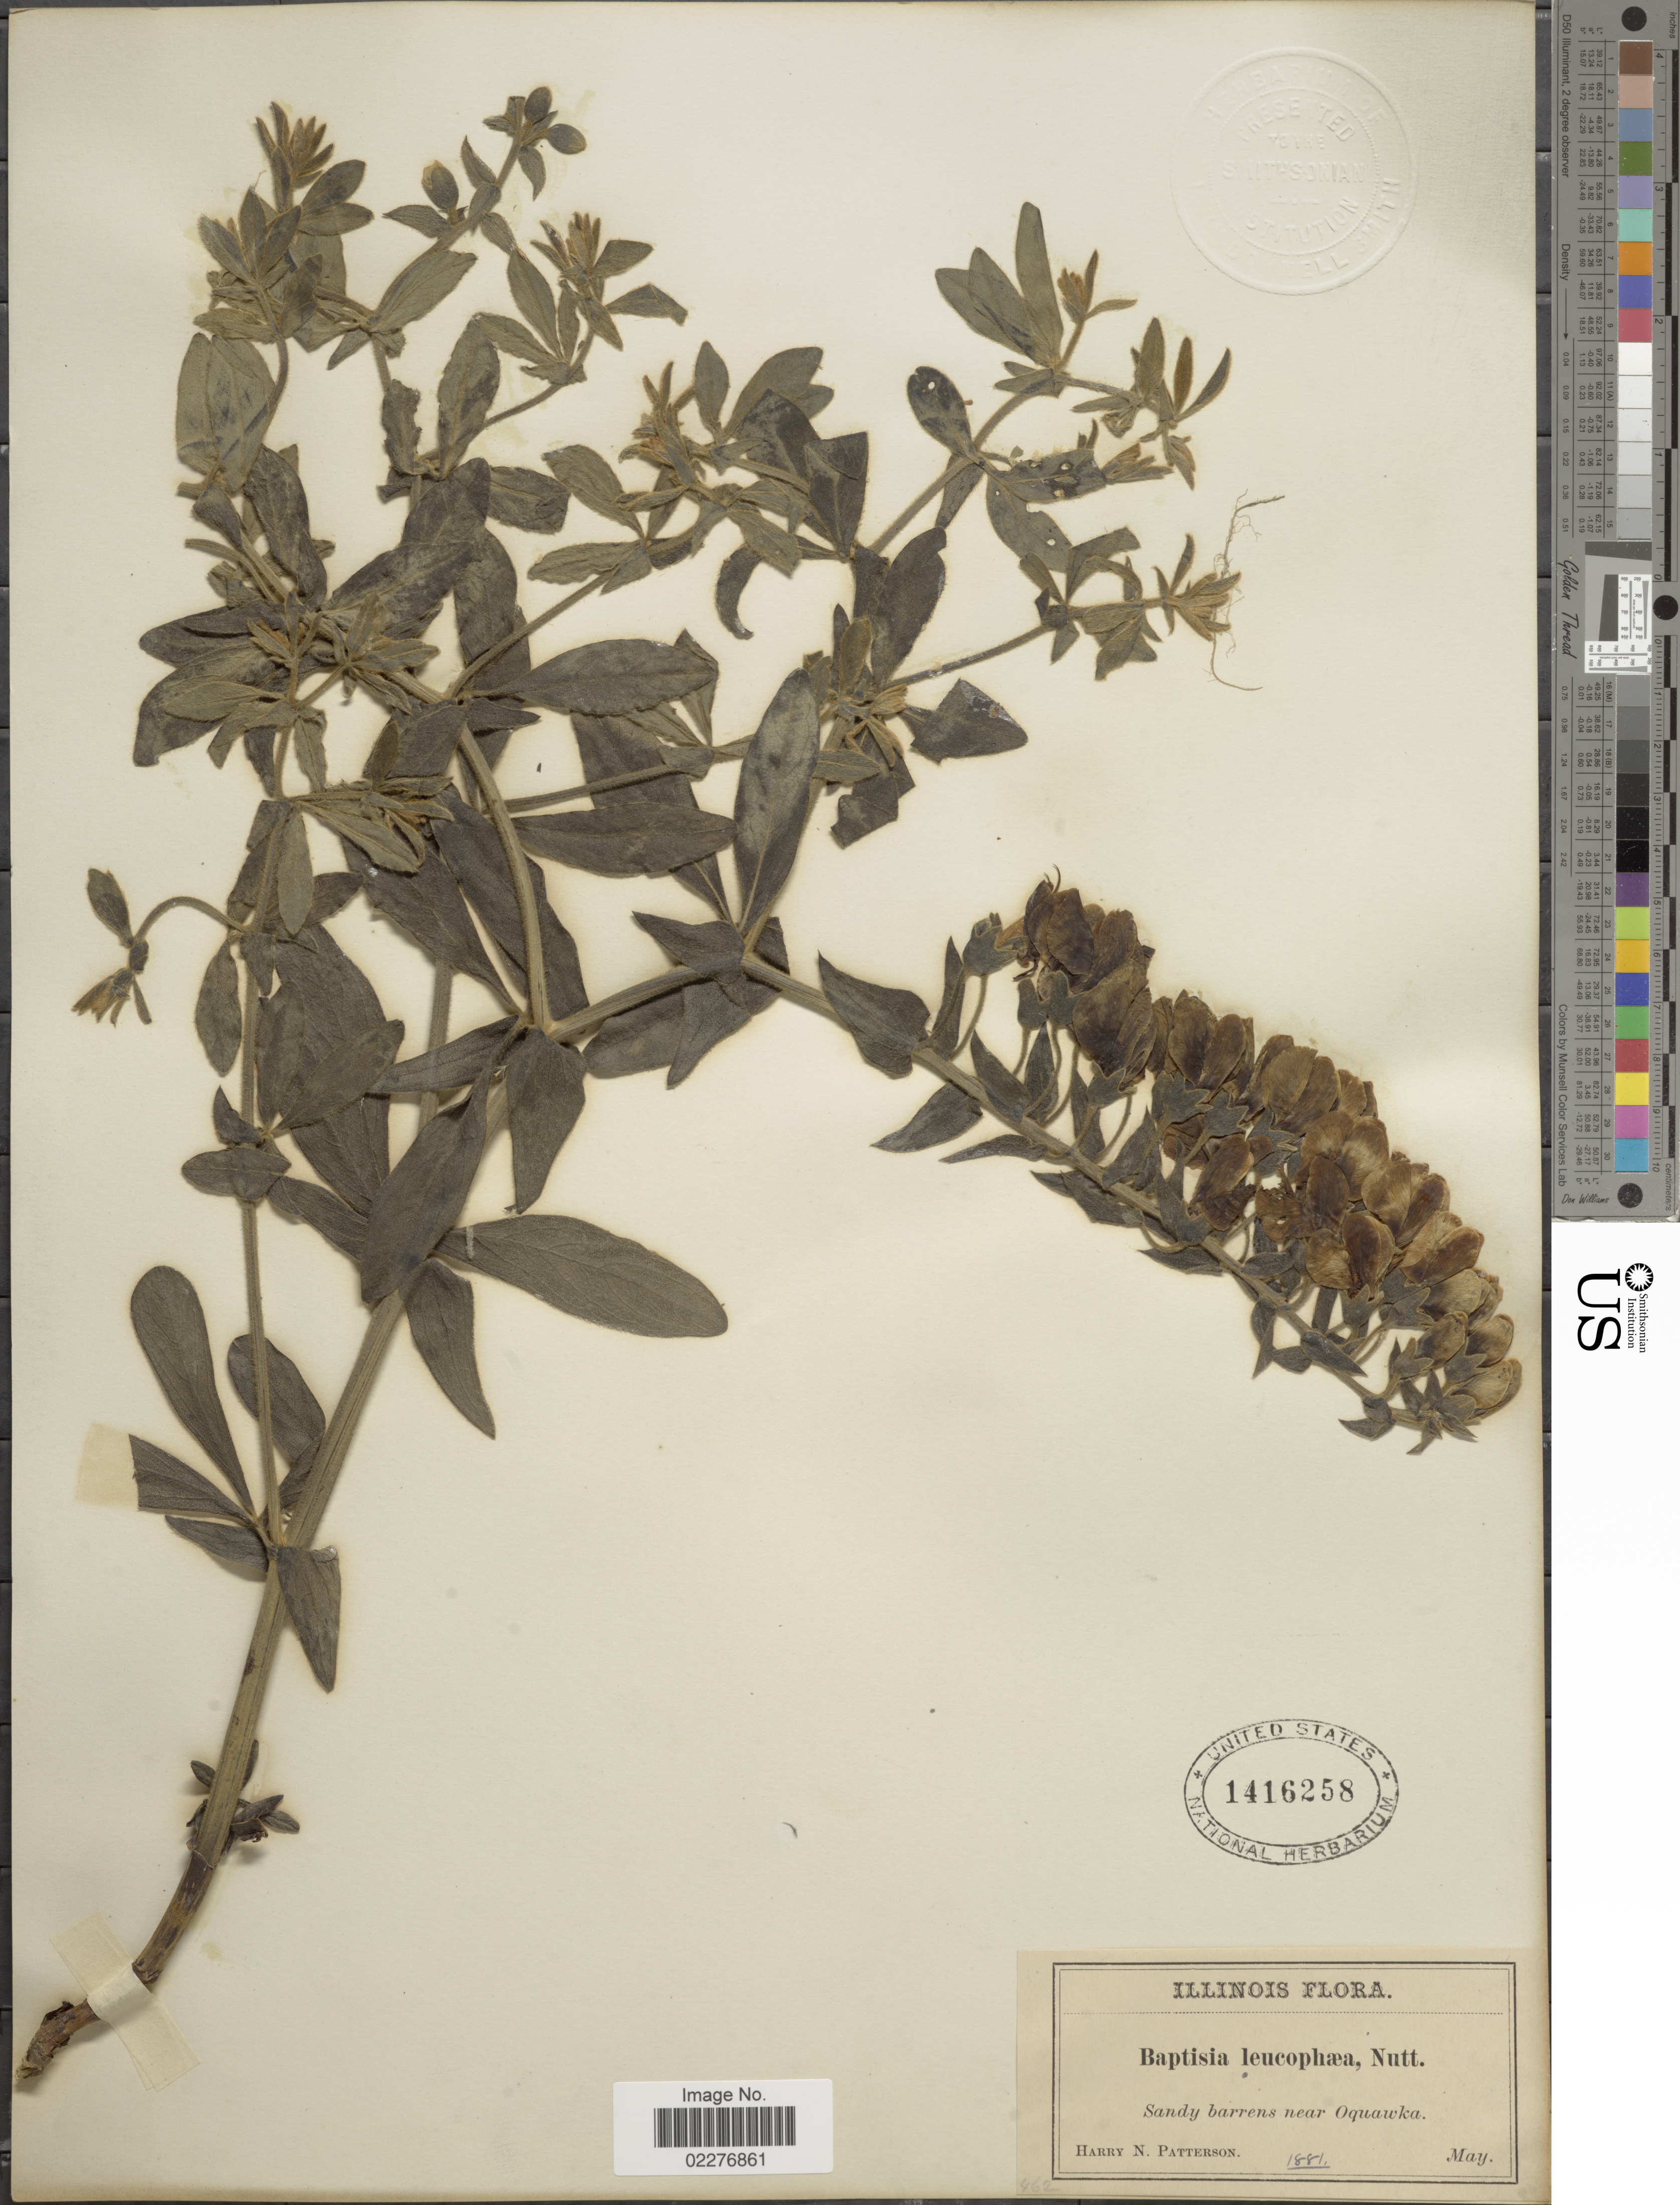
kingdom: Plantae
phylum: Tracheophyta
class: Magnoliopsida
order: Fabales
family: Fabaceae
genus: Baptisia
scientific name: Baptisia leucophaea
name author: Nutt.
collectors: H. N. Patterson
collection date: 1881-05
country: United States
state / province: Illinois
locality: Sandy barrens near Oquawka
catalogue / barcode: US 1416258